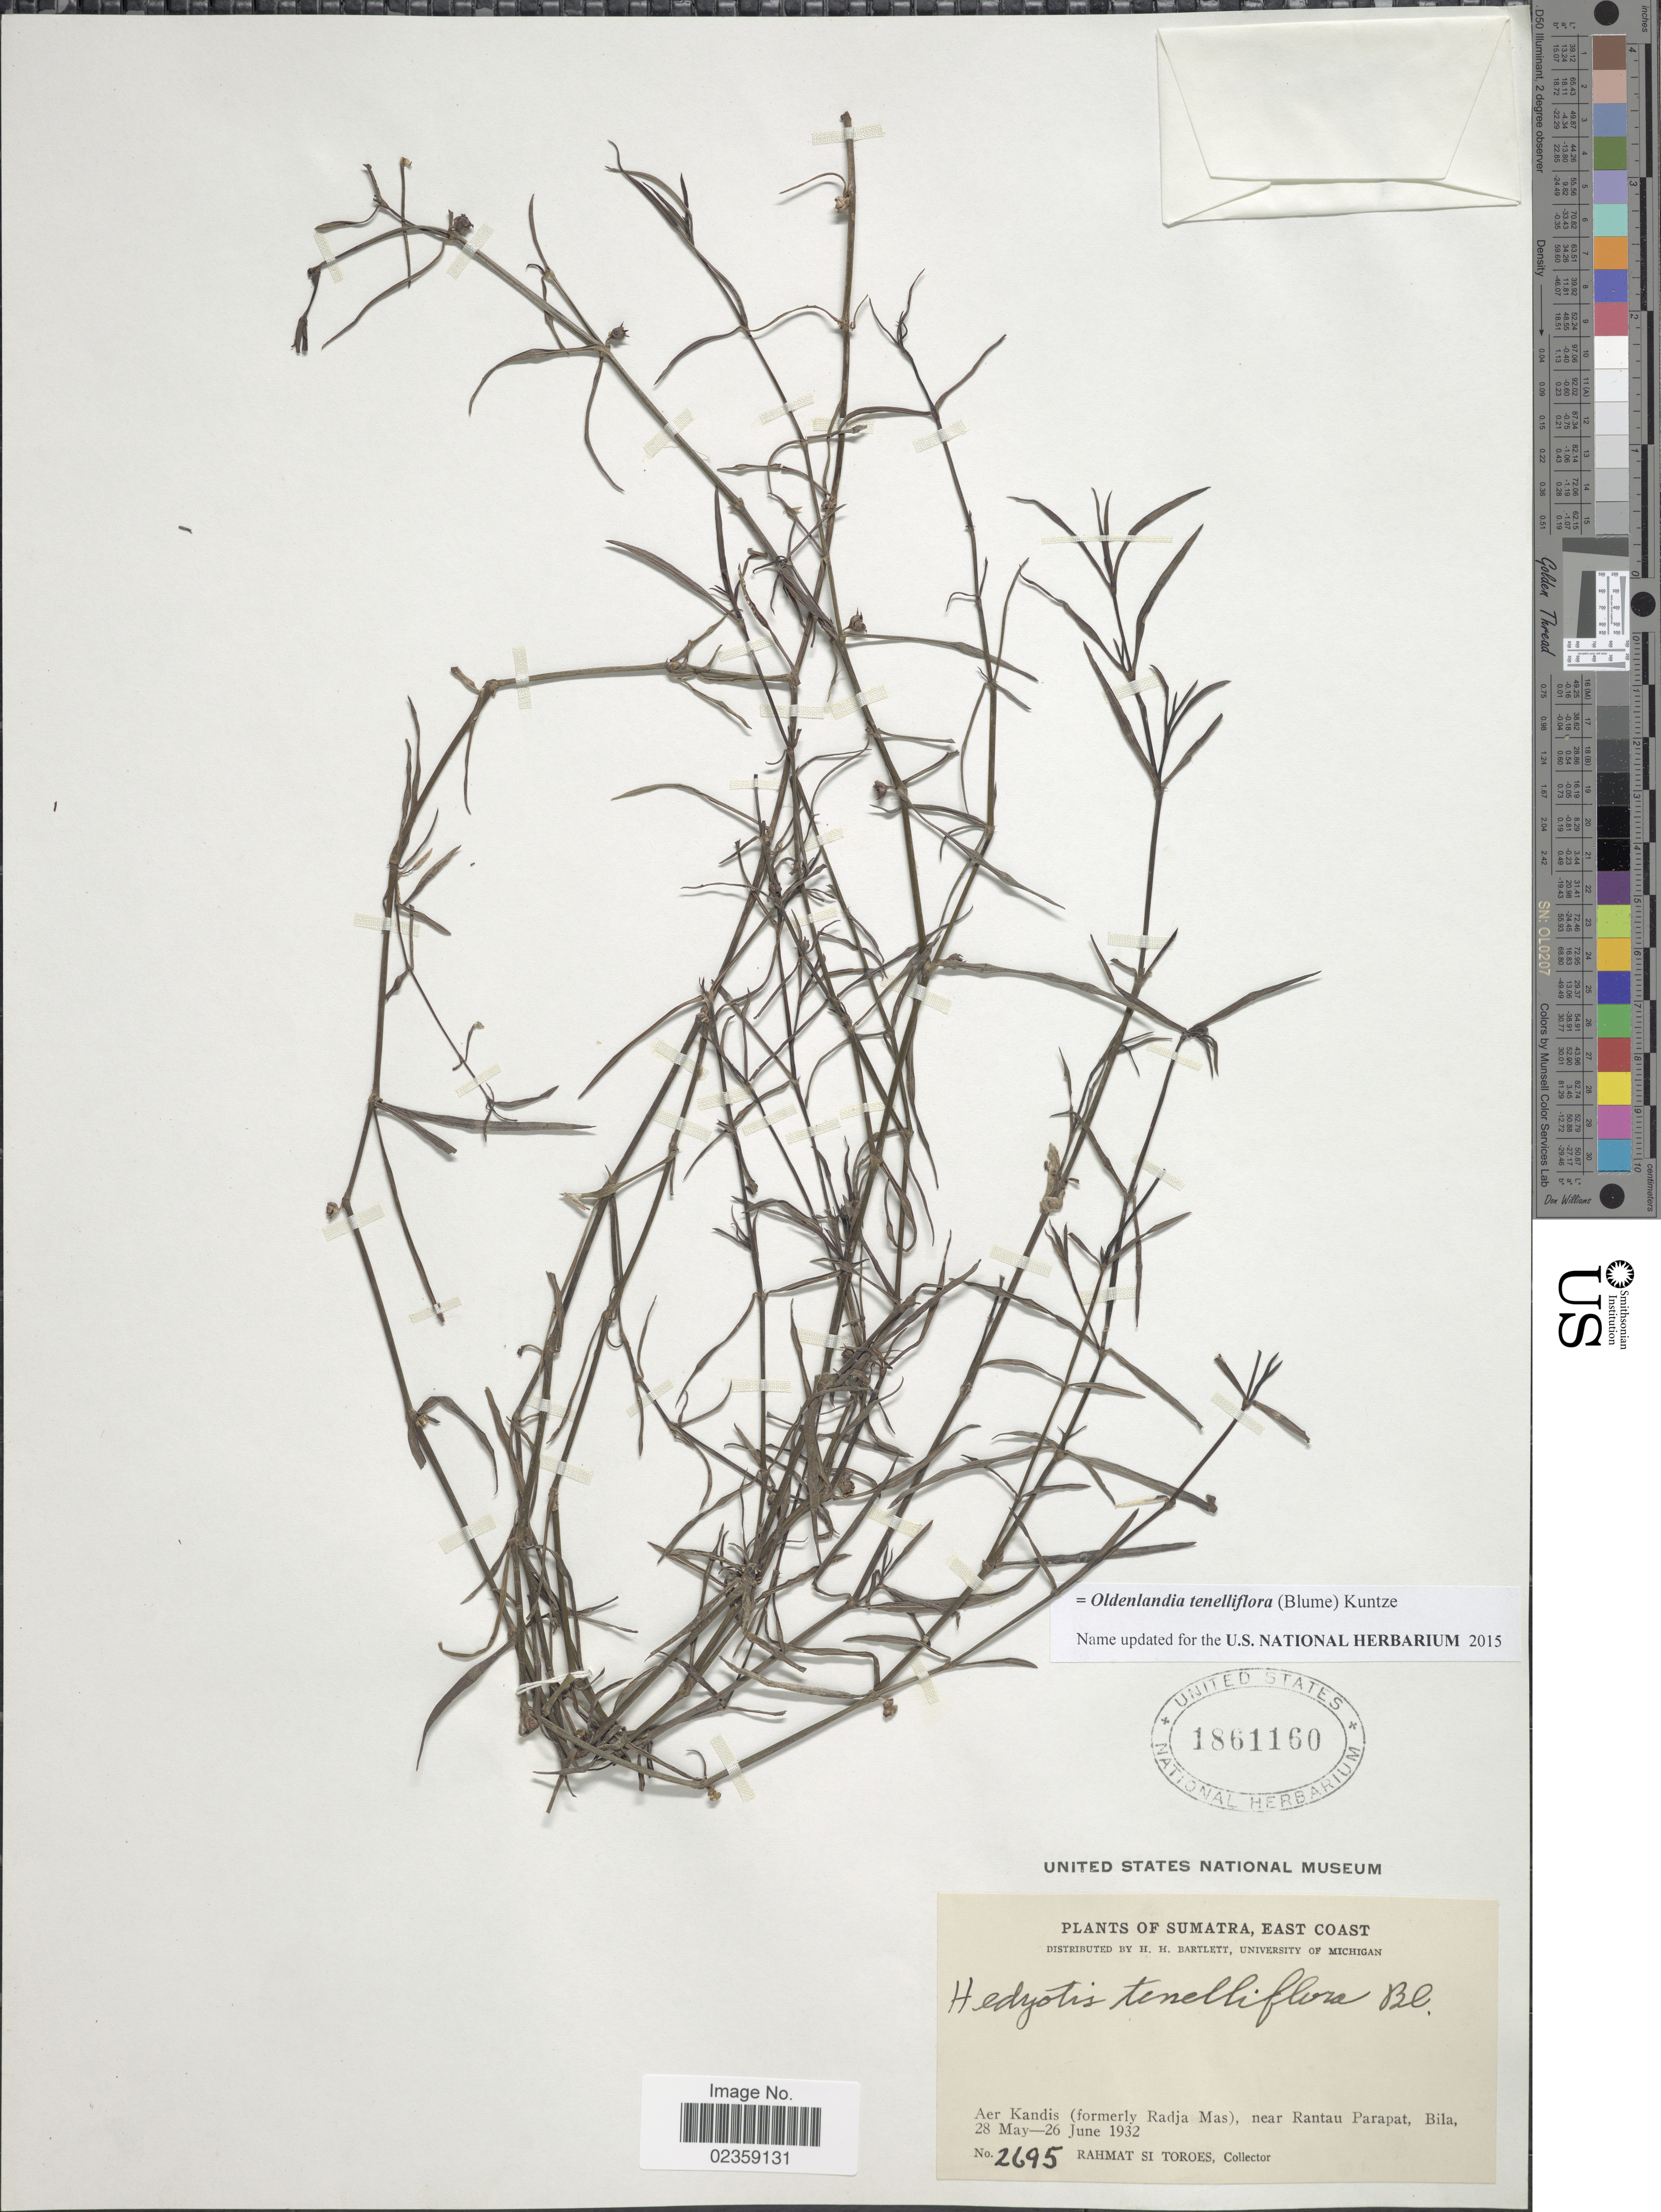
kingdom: Plantae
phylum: Tracheophyta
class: Magnoliopsida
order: Gentianales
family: Rubiaceae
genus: Oldenlandia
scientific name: Oldenlandia tenelliflora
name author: (Blume) Kuntze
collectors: Rahmat Si Boeea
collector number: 2695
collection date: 1932-05-28/1932-06-26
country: Indonesia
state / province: Sumatra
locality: Sumatra, East Coast. Aer Kandis (formerly Radja Mas), near Rantau Parapat, Bila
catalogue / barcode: US 1861160